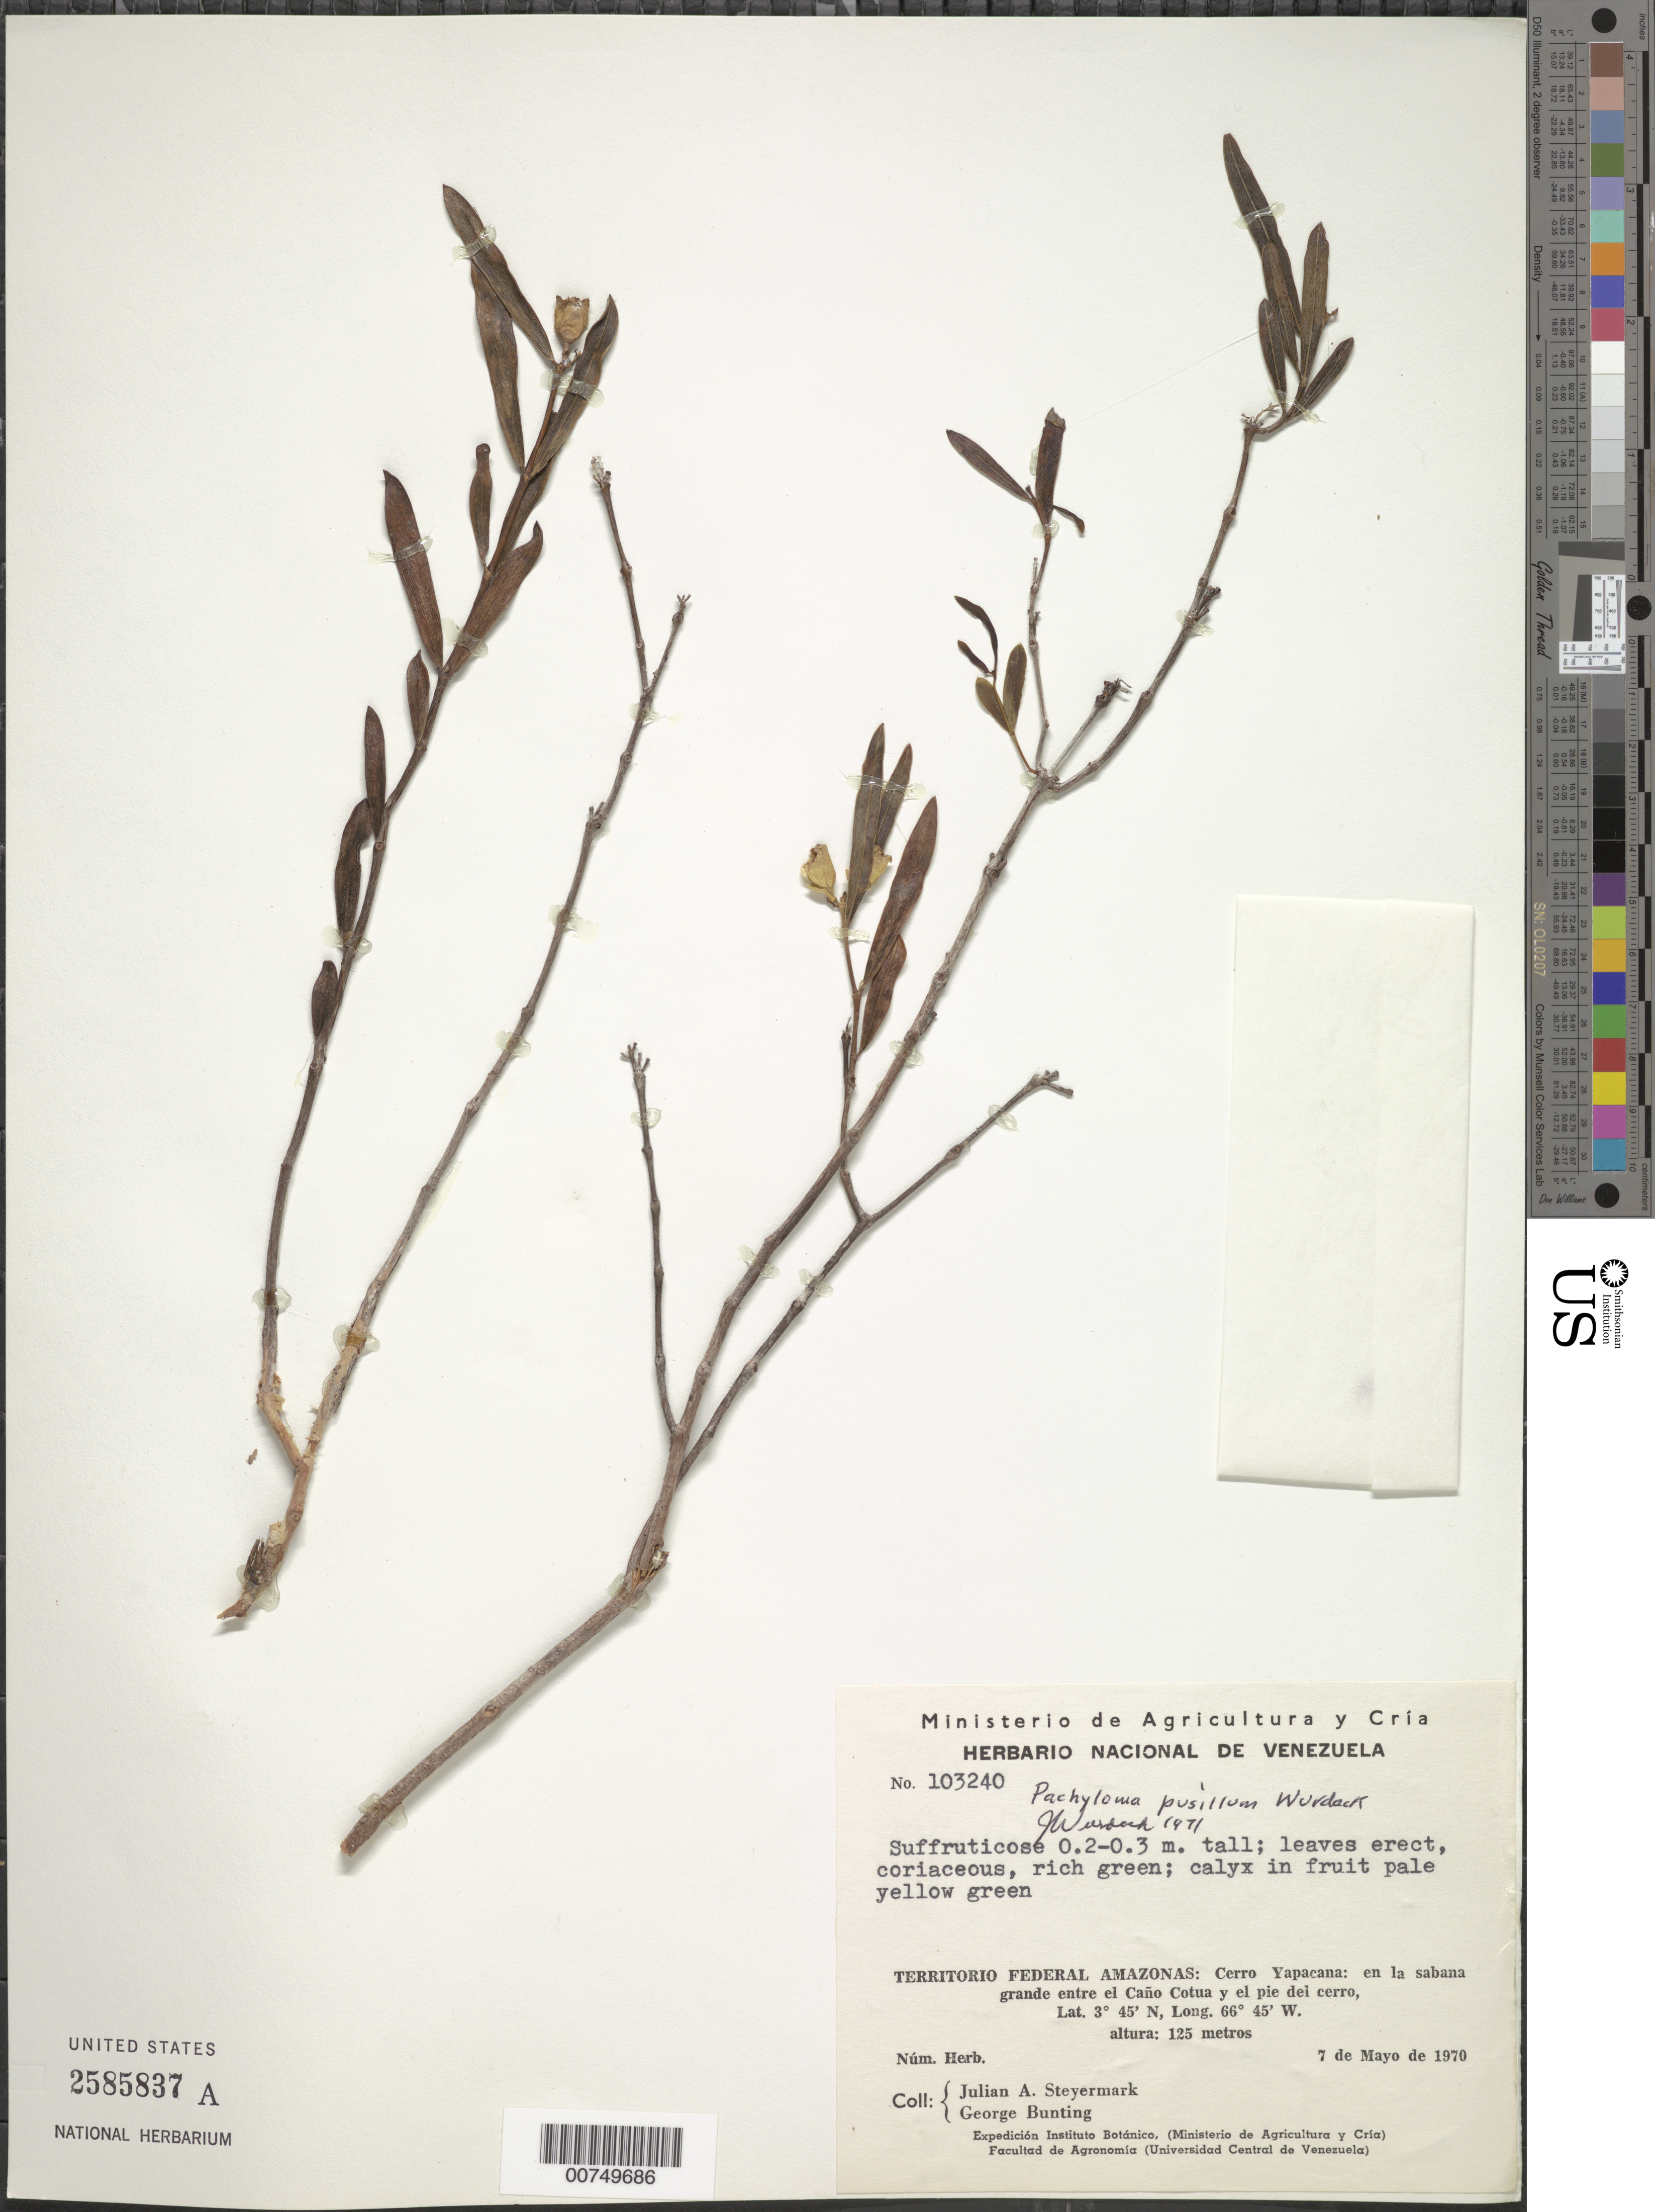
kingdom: Plantae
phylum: Tracheophyta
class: Magnoliopsida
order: Myrtales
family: Melastomataceae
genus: Pachyloma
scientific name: Pachyloma pusillum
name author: Wurdack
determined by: Wurdack, John J., (US), US (UNITED STATES)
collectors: J. Steyermark & G. S. Bunting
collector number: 103240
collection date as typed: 7-May-70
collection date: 1970-05-07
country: Venezuela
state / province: Amazonas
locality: Cerro Yapacána, entre Caño Cotua y el pie del cerro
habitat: Large savanna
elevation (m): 125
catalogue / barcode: US 2585837A